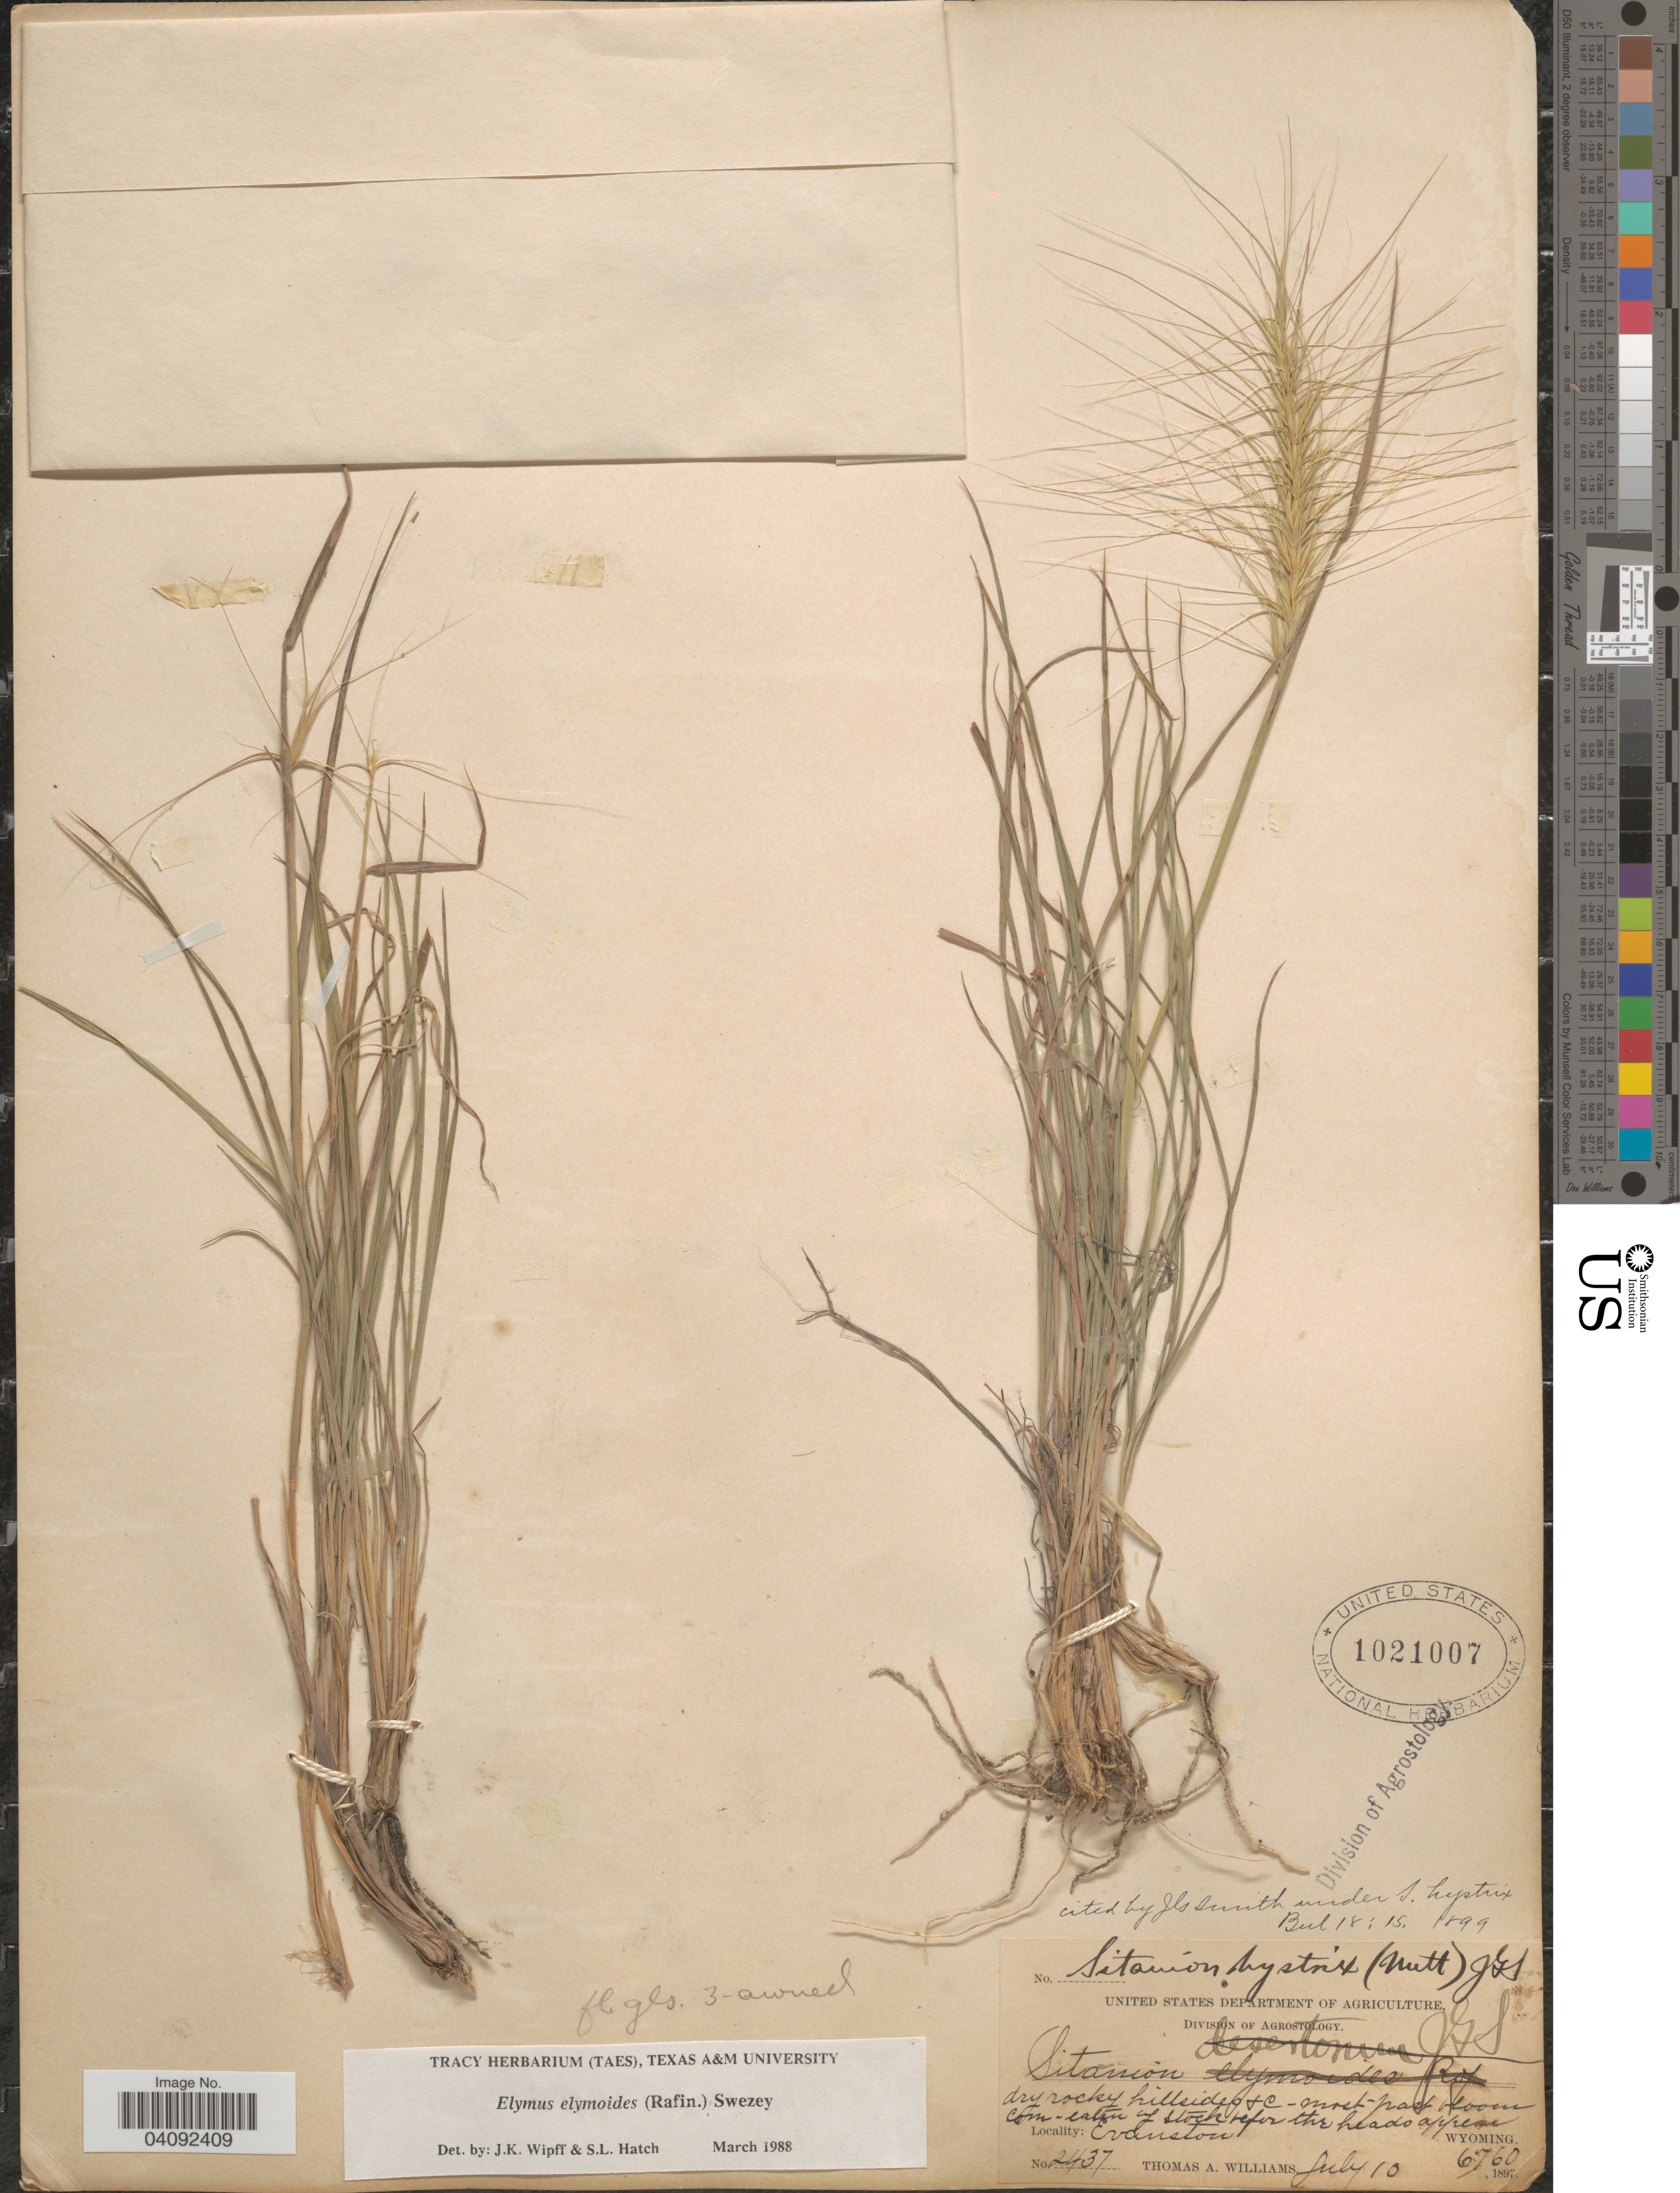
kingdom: Plantae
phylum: Tracheophyta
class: Liliopsida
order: Poales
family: Poaceae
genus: Elymus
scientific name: Elymus elymoides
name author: (Raf.) Swezey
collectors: T. A. Williams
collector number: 2437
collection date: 1897-07-10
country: United States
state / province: Wyoming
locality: Evanston.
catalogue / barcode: US 1021007